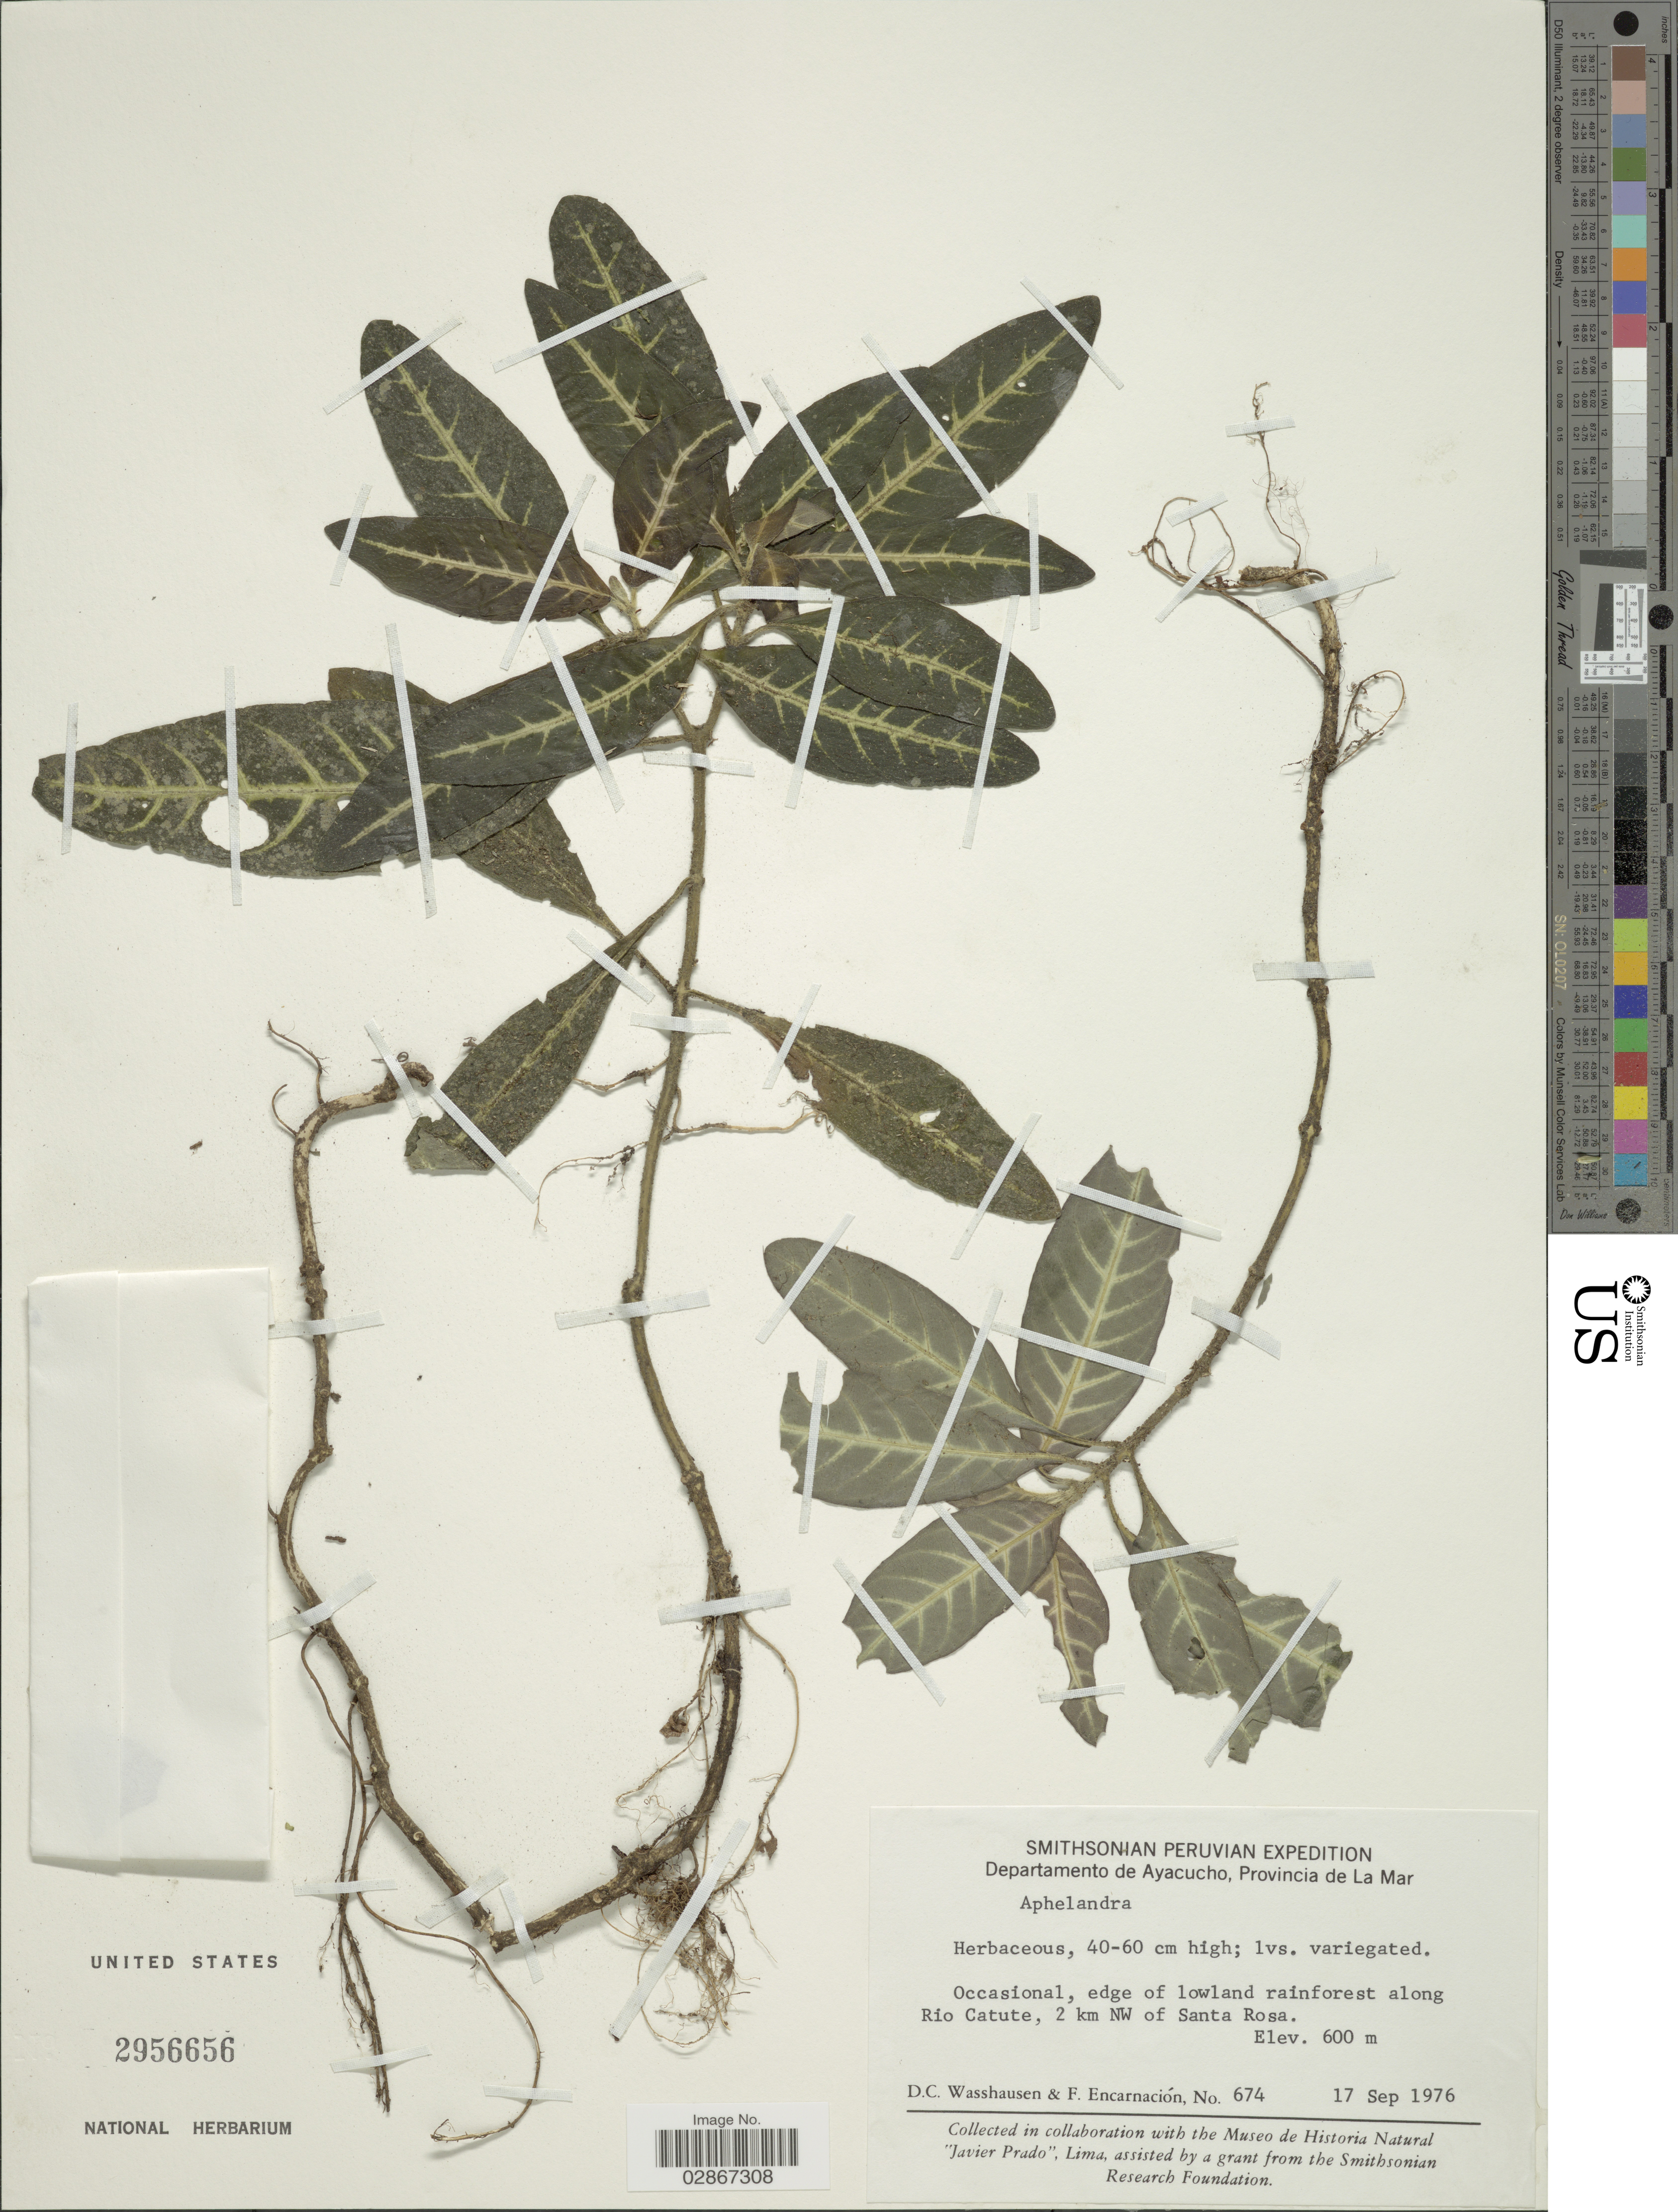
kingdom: Plantae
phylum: Tracheophyta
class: Magnoliopsida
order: Lamiales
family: Acanthaceae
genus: Aphelandra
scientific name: Aphelandra maculata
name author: (Tafalla ex Nees) Voss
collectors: D. C. Wasshausen & F. Encarnación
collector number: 674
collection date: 1976-09-17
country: Peru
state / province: Ayacucho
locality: Departamento de Ayacucho, Provincia de La Mar. Edge of lowland rainforest along Rio Catute, 2 km NW of Santa Rosa.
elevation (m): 600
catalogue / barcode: US 2956656